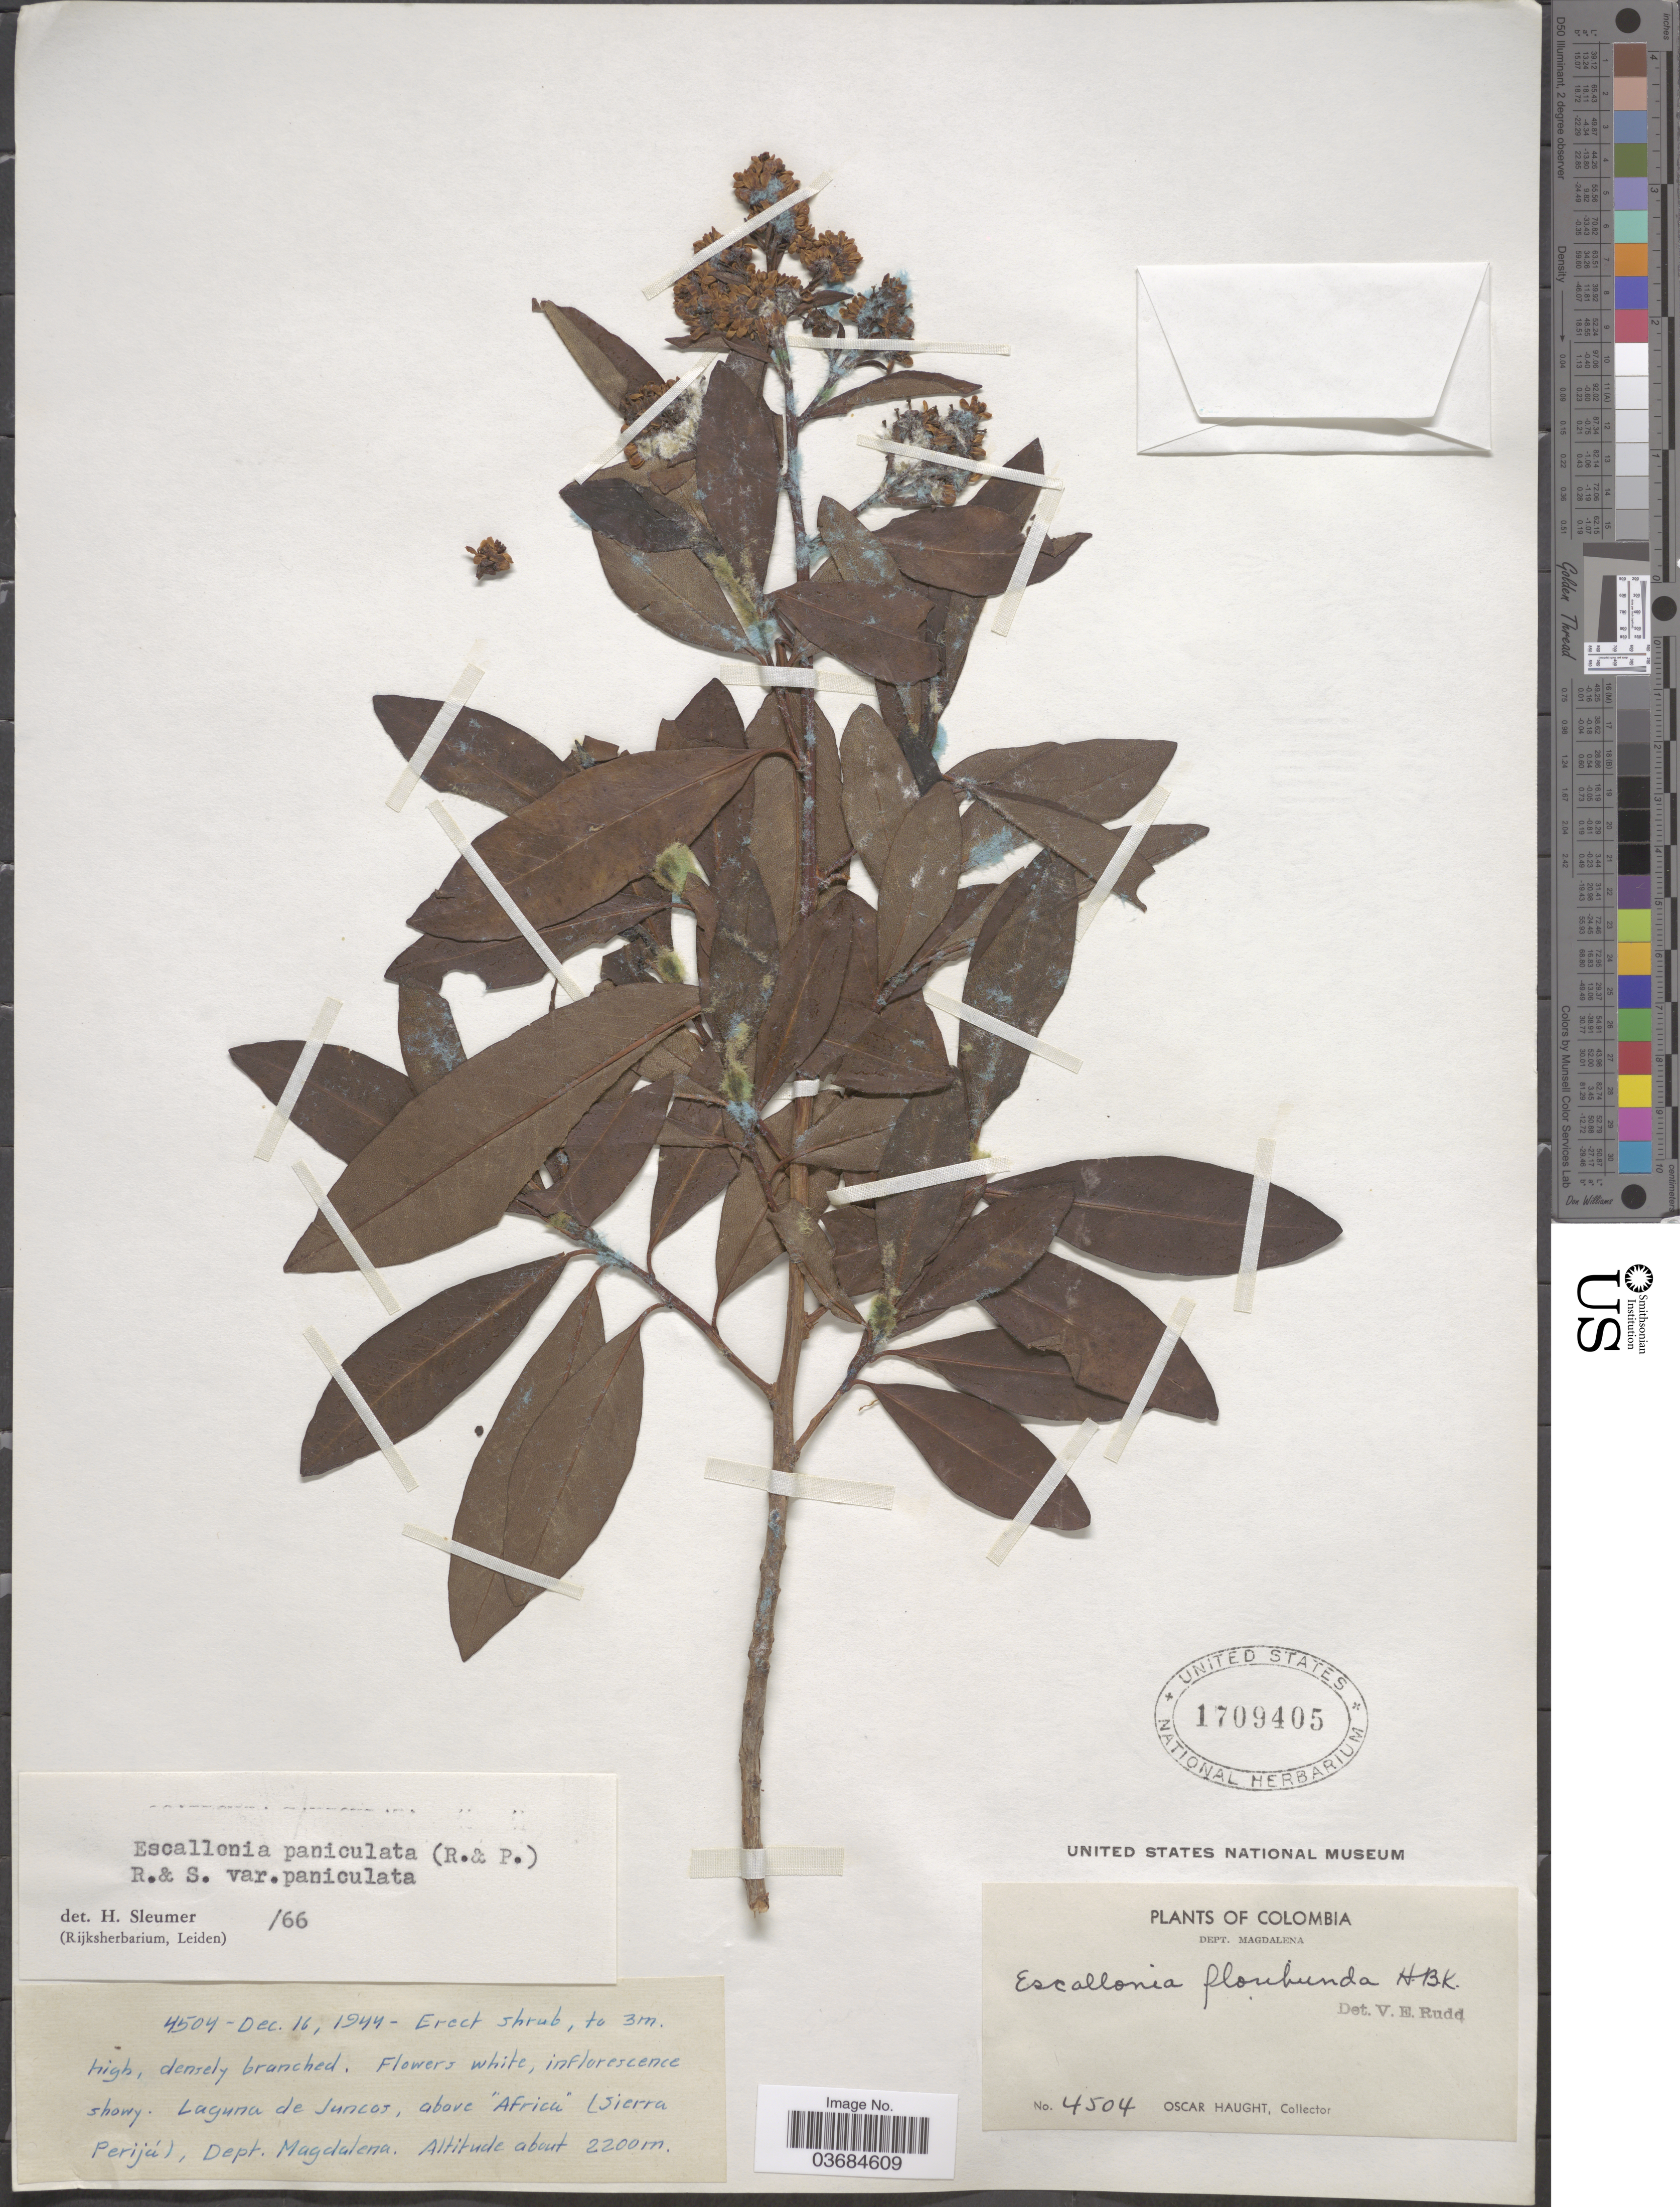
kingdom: Plantae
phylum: Tracheophyta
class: Magnoliopsida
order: Escalloniales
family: Escalloniaceae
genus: Escallonia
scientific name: Escallonia paniculata var. paniculata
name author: (Ruiz & Pav.) Roem. & Schult.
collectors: O. L. Haught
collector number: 4504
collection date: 1944-12-16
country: Colombia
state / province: Magdalena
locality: Dept. Magdalena. Laguna de Juncos, above "Africa" (Sierra Perijá).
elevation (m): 2200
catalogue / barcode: US 1709405